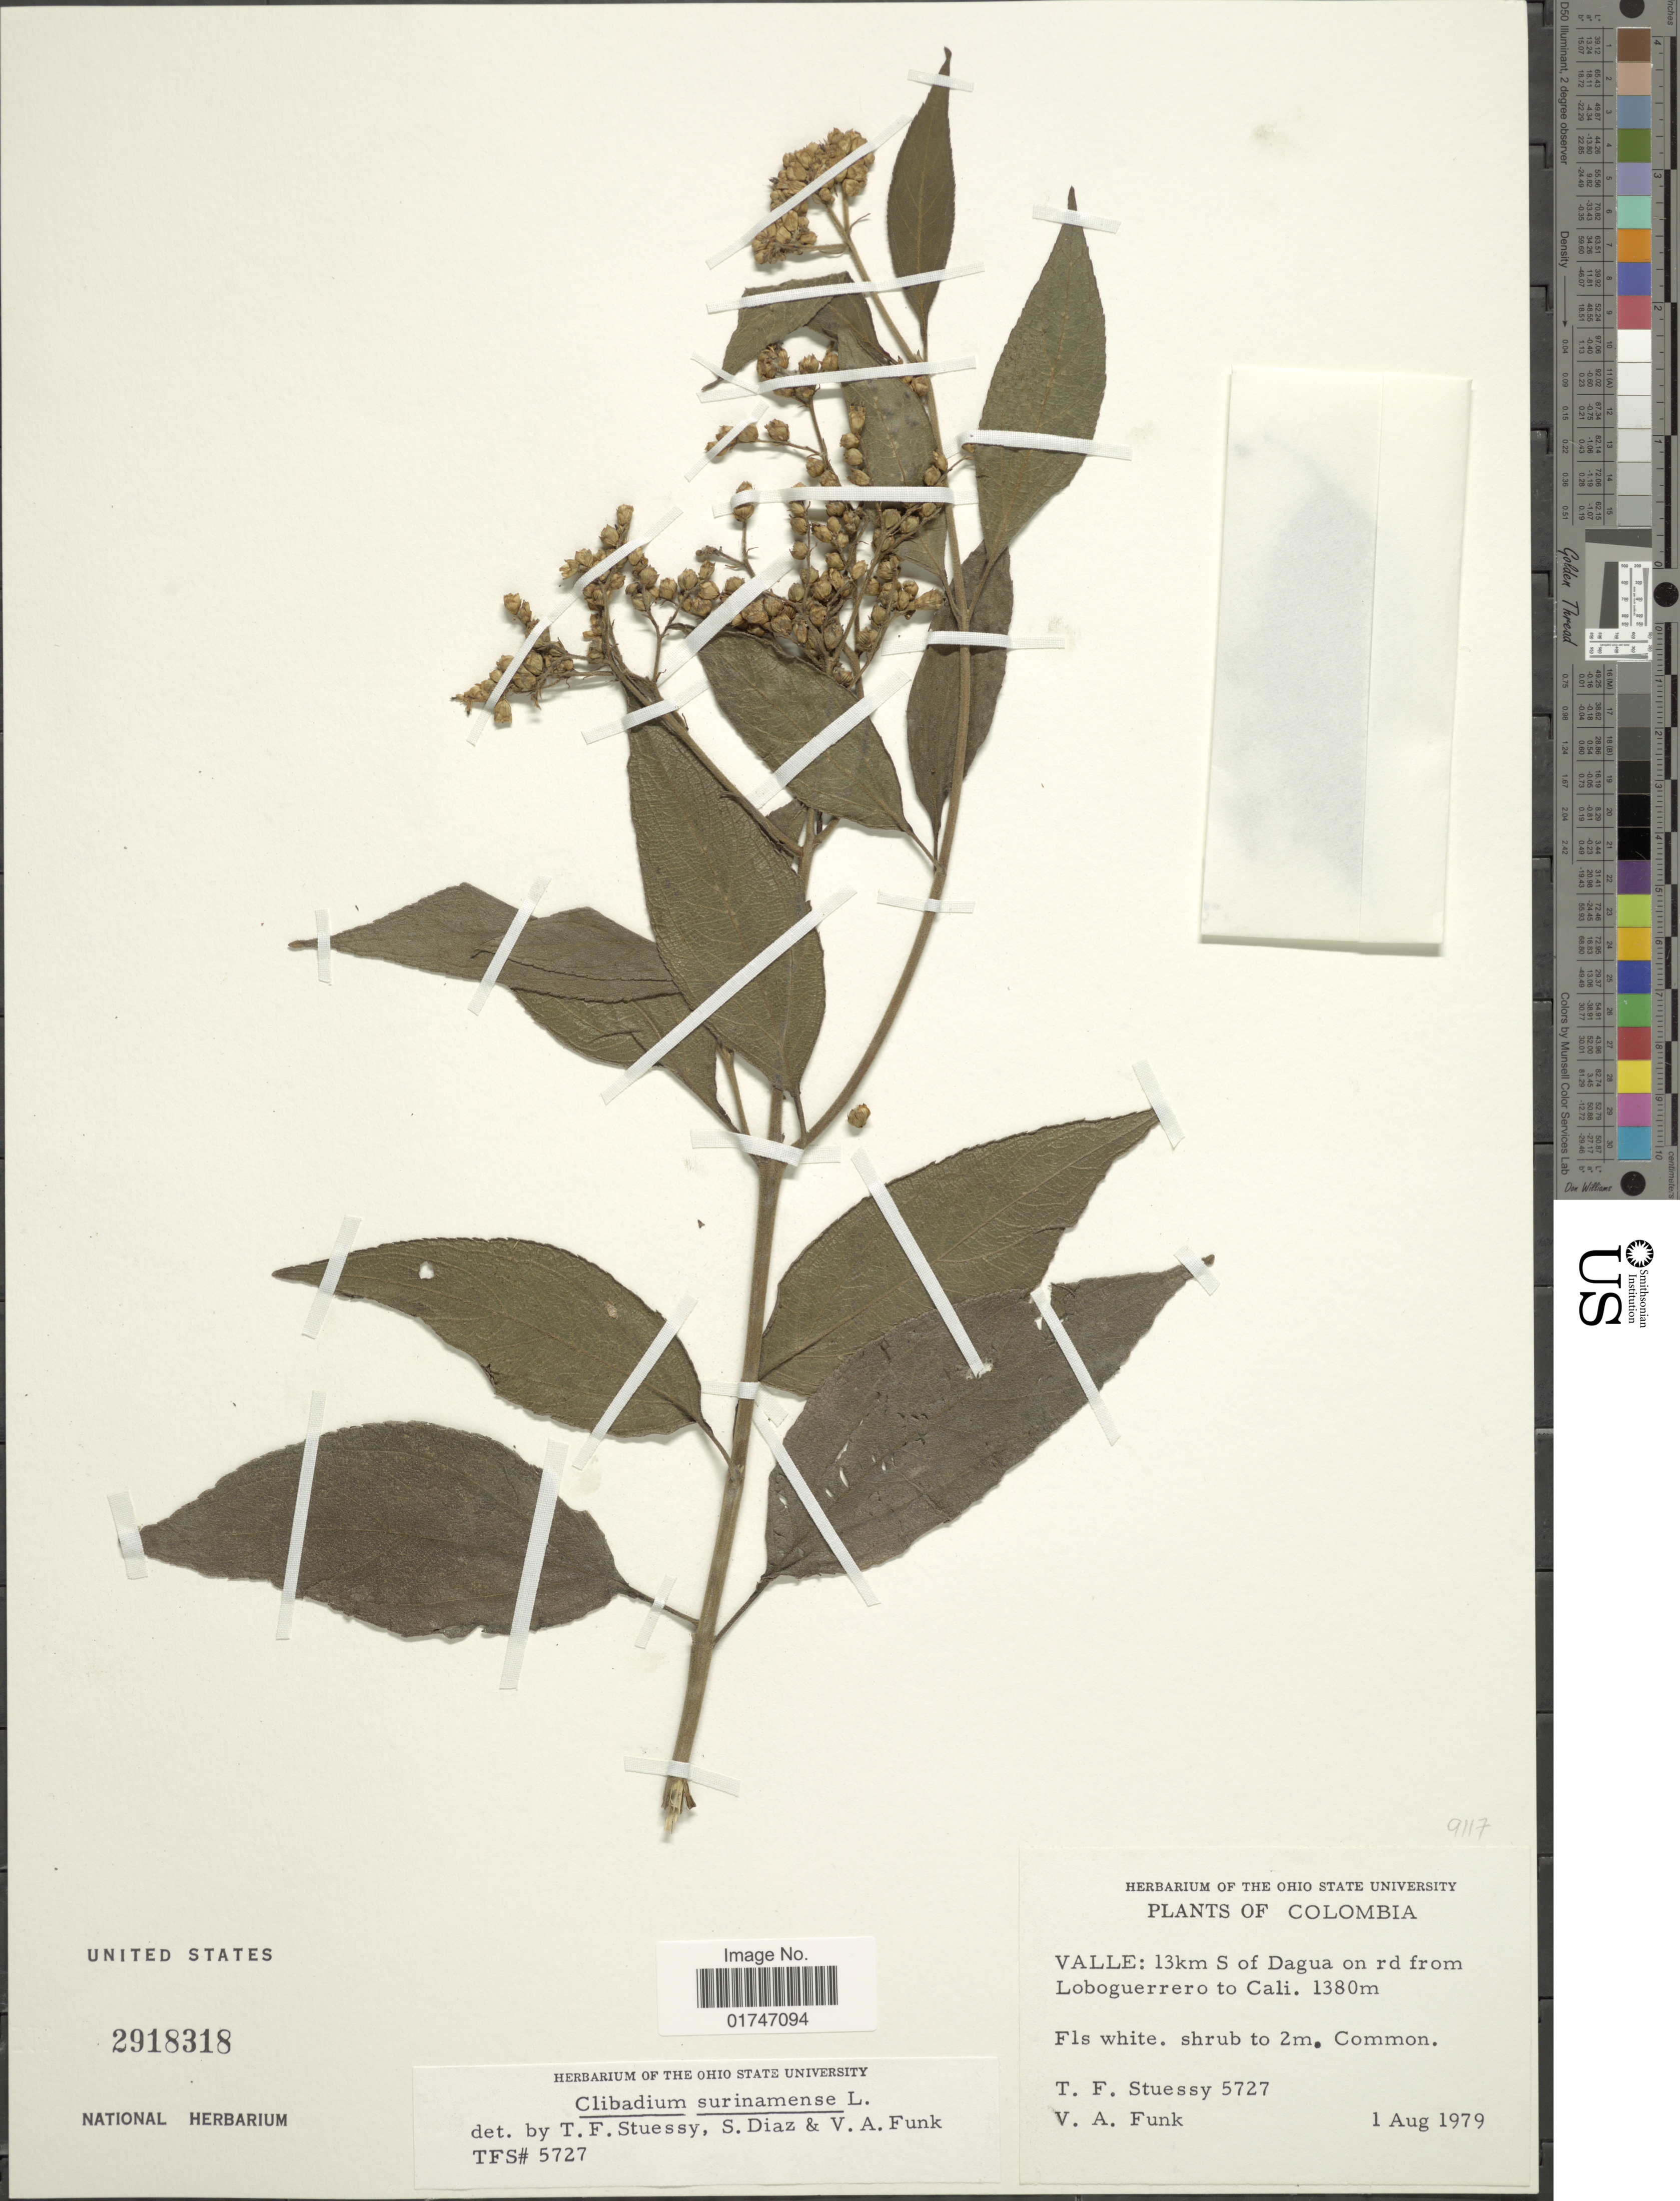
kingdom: Plantae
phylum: Tracheophyta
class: Magnoliopsida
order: Asterales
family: Asteraceae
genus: Clibadium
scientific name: Clibadium surinamense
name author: L.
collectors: T. Stuessy & V. Funk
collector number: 5727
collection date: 1979-08-01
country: Colombia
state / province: Valle del Cauca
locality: Valle: 13km S of Dagua on rd from Loboguerrero to Cali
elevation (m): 1380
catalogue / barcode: US 2918318